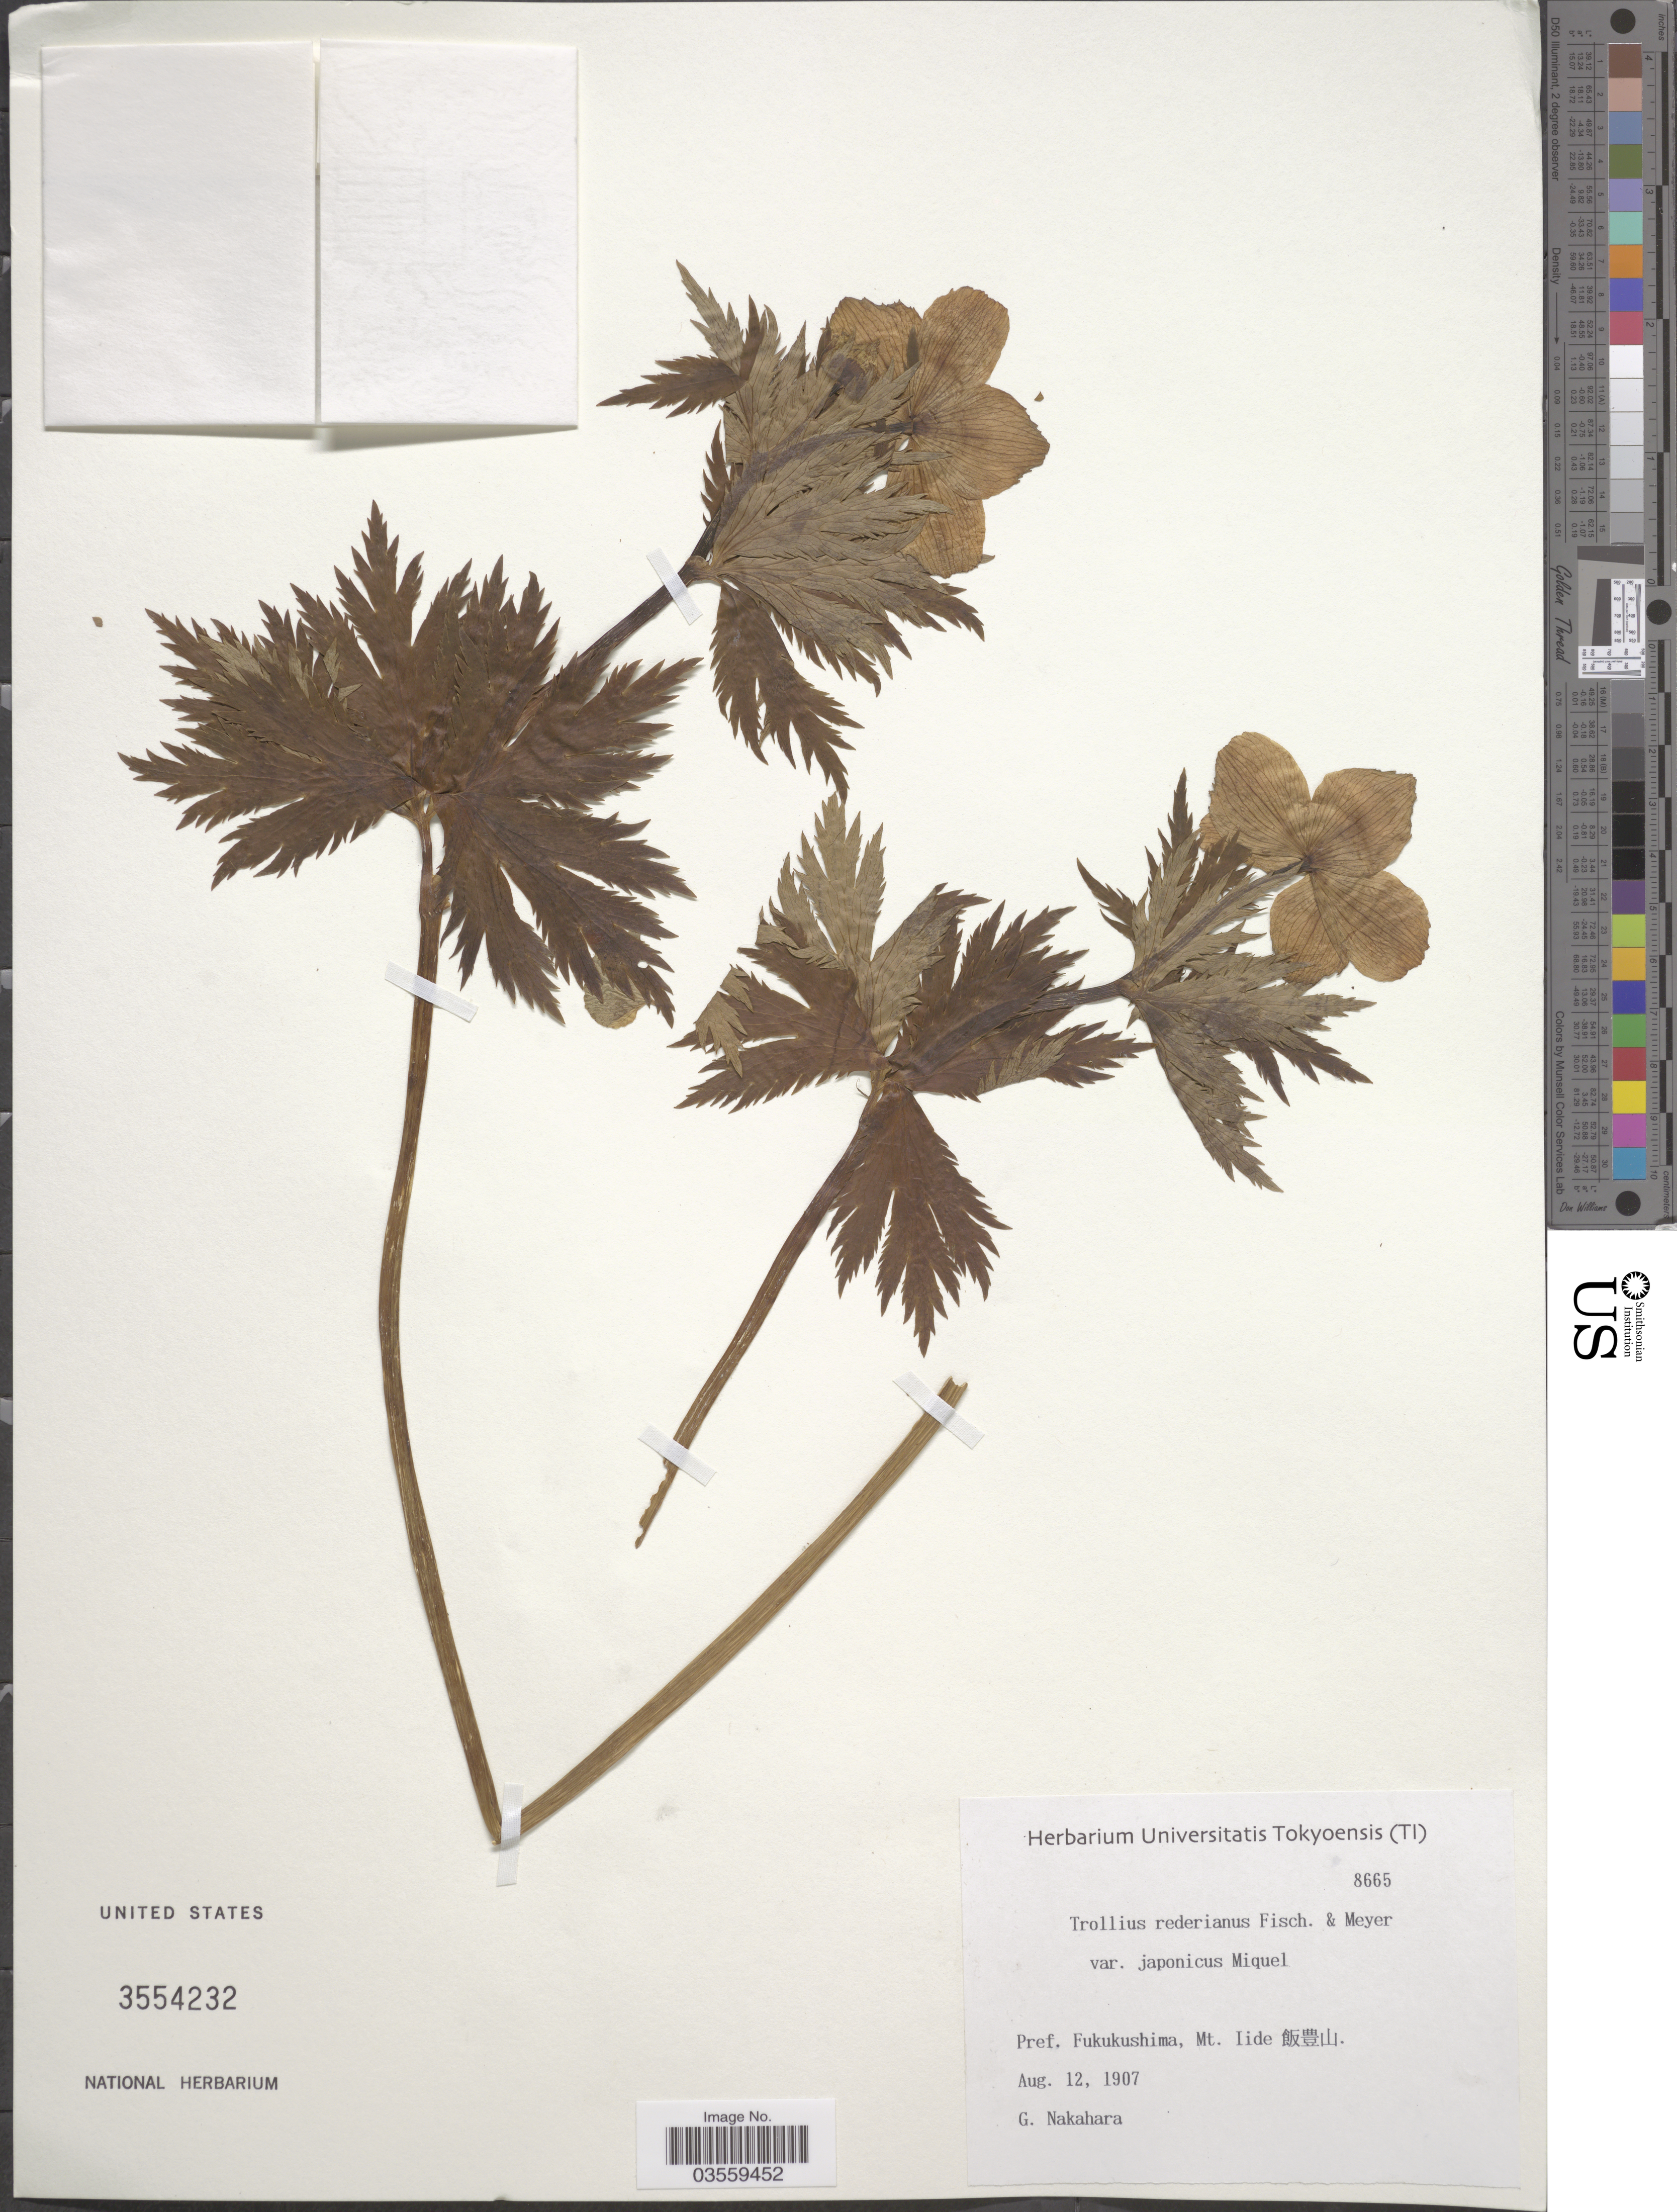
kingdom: Plantae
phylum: Tracheophyta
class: Magnoliopsida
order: Ranunculales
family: Ranunculaceae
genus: Trollius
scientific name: Trollius riederianus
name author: Fisch. & C.A. Mey.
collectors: G. Nakahara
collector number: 8665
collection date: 1907-08-12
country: Japan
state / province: Hukusima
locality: Pref. Fukukushima, Mt. Iide X.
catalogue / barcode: US 3554232